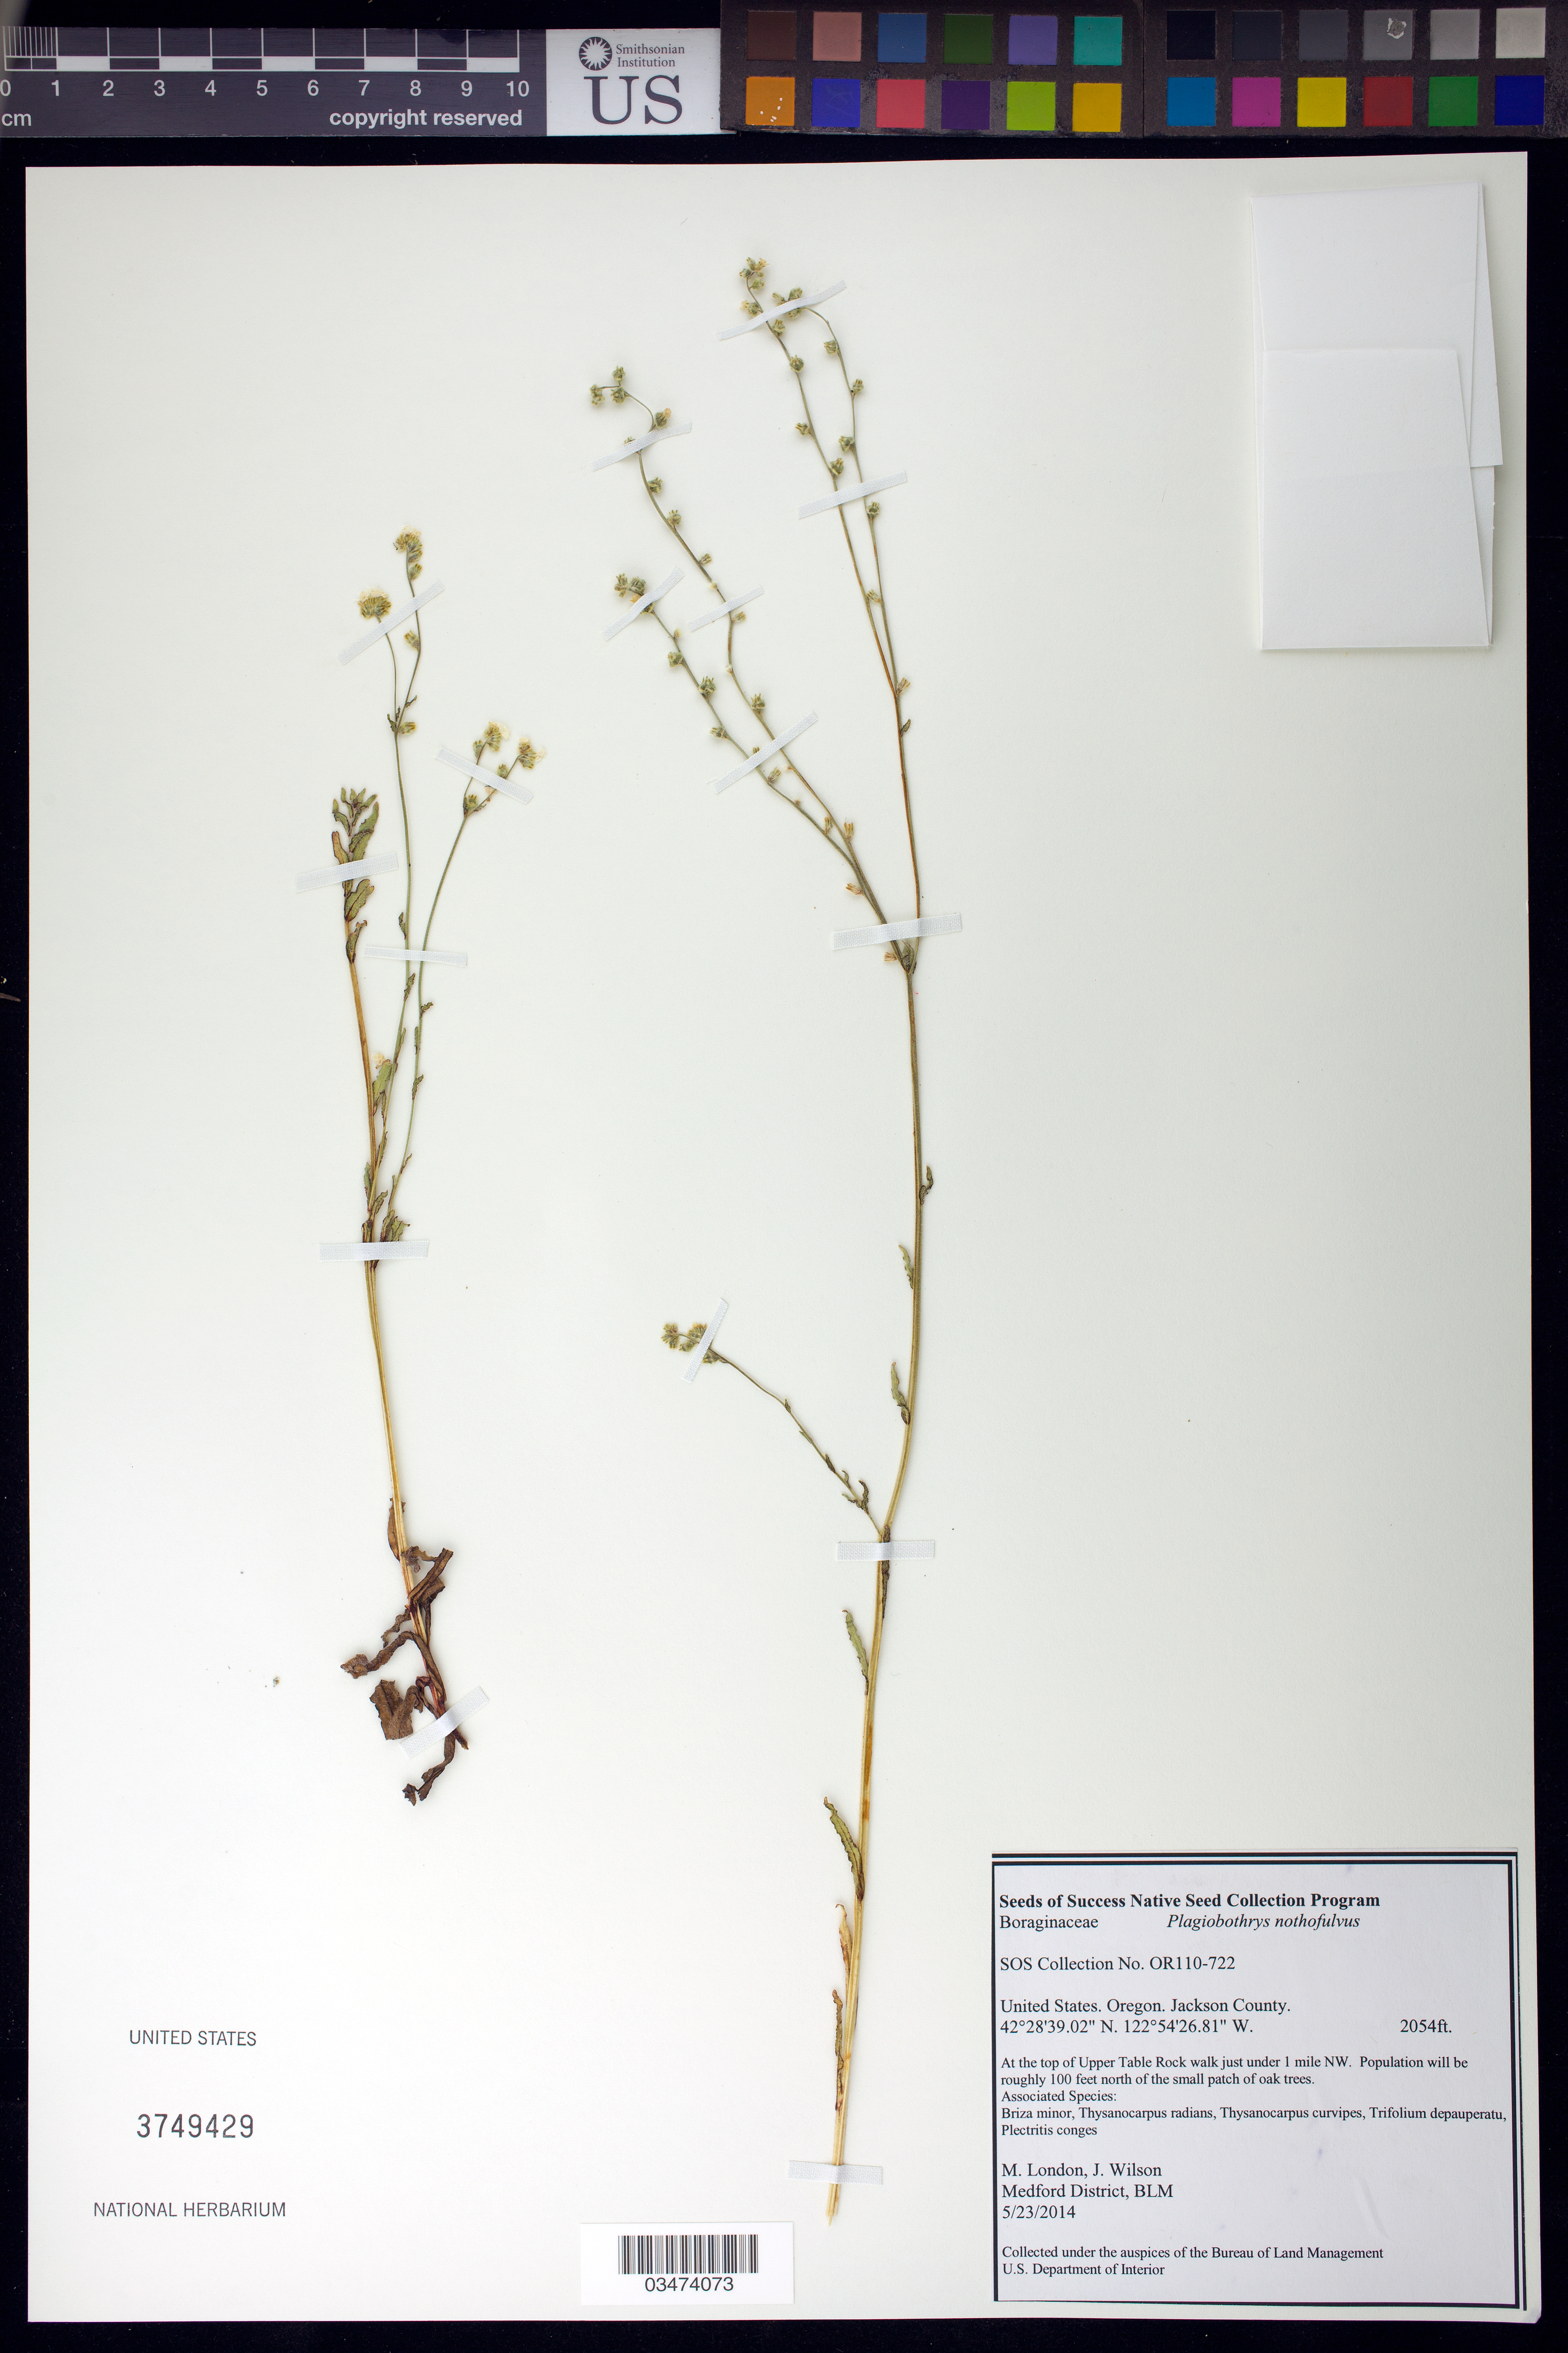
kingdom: Plantae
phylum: Tracheophyta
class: Magnoliopsida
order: Boraginales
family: Boraginaceae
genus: Plagiobothrys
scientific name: Plagiobothrys nothofulvus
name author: (A. Gray) A. Gray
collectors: M. London & J. Wilson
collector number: OR110-722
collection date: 2014-05-23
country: United States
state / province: Oregon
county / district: Jackson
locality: Upper Table Rock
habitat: Associated species: Thysanocarpus radians, Briza minor, ect.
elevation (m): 626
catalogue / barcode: US 3749429